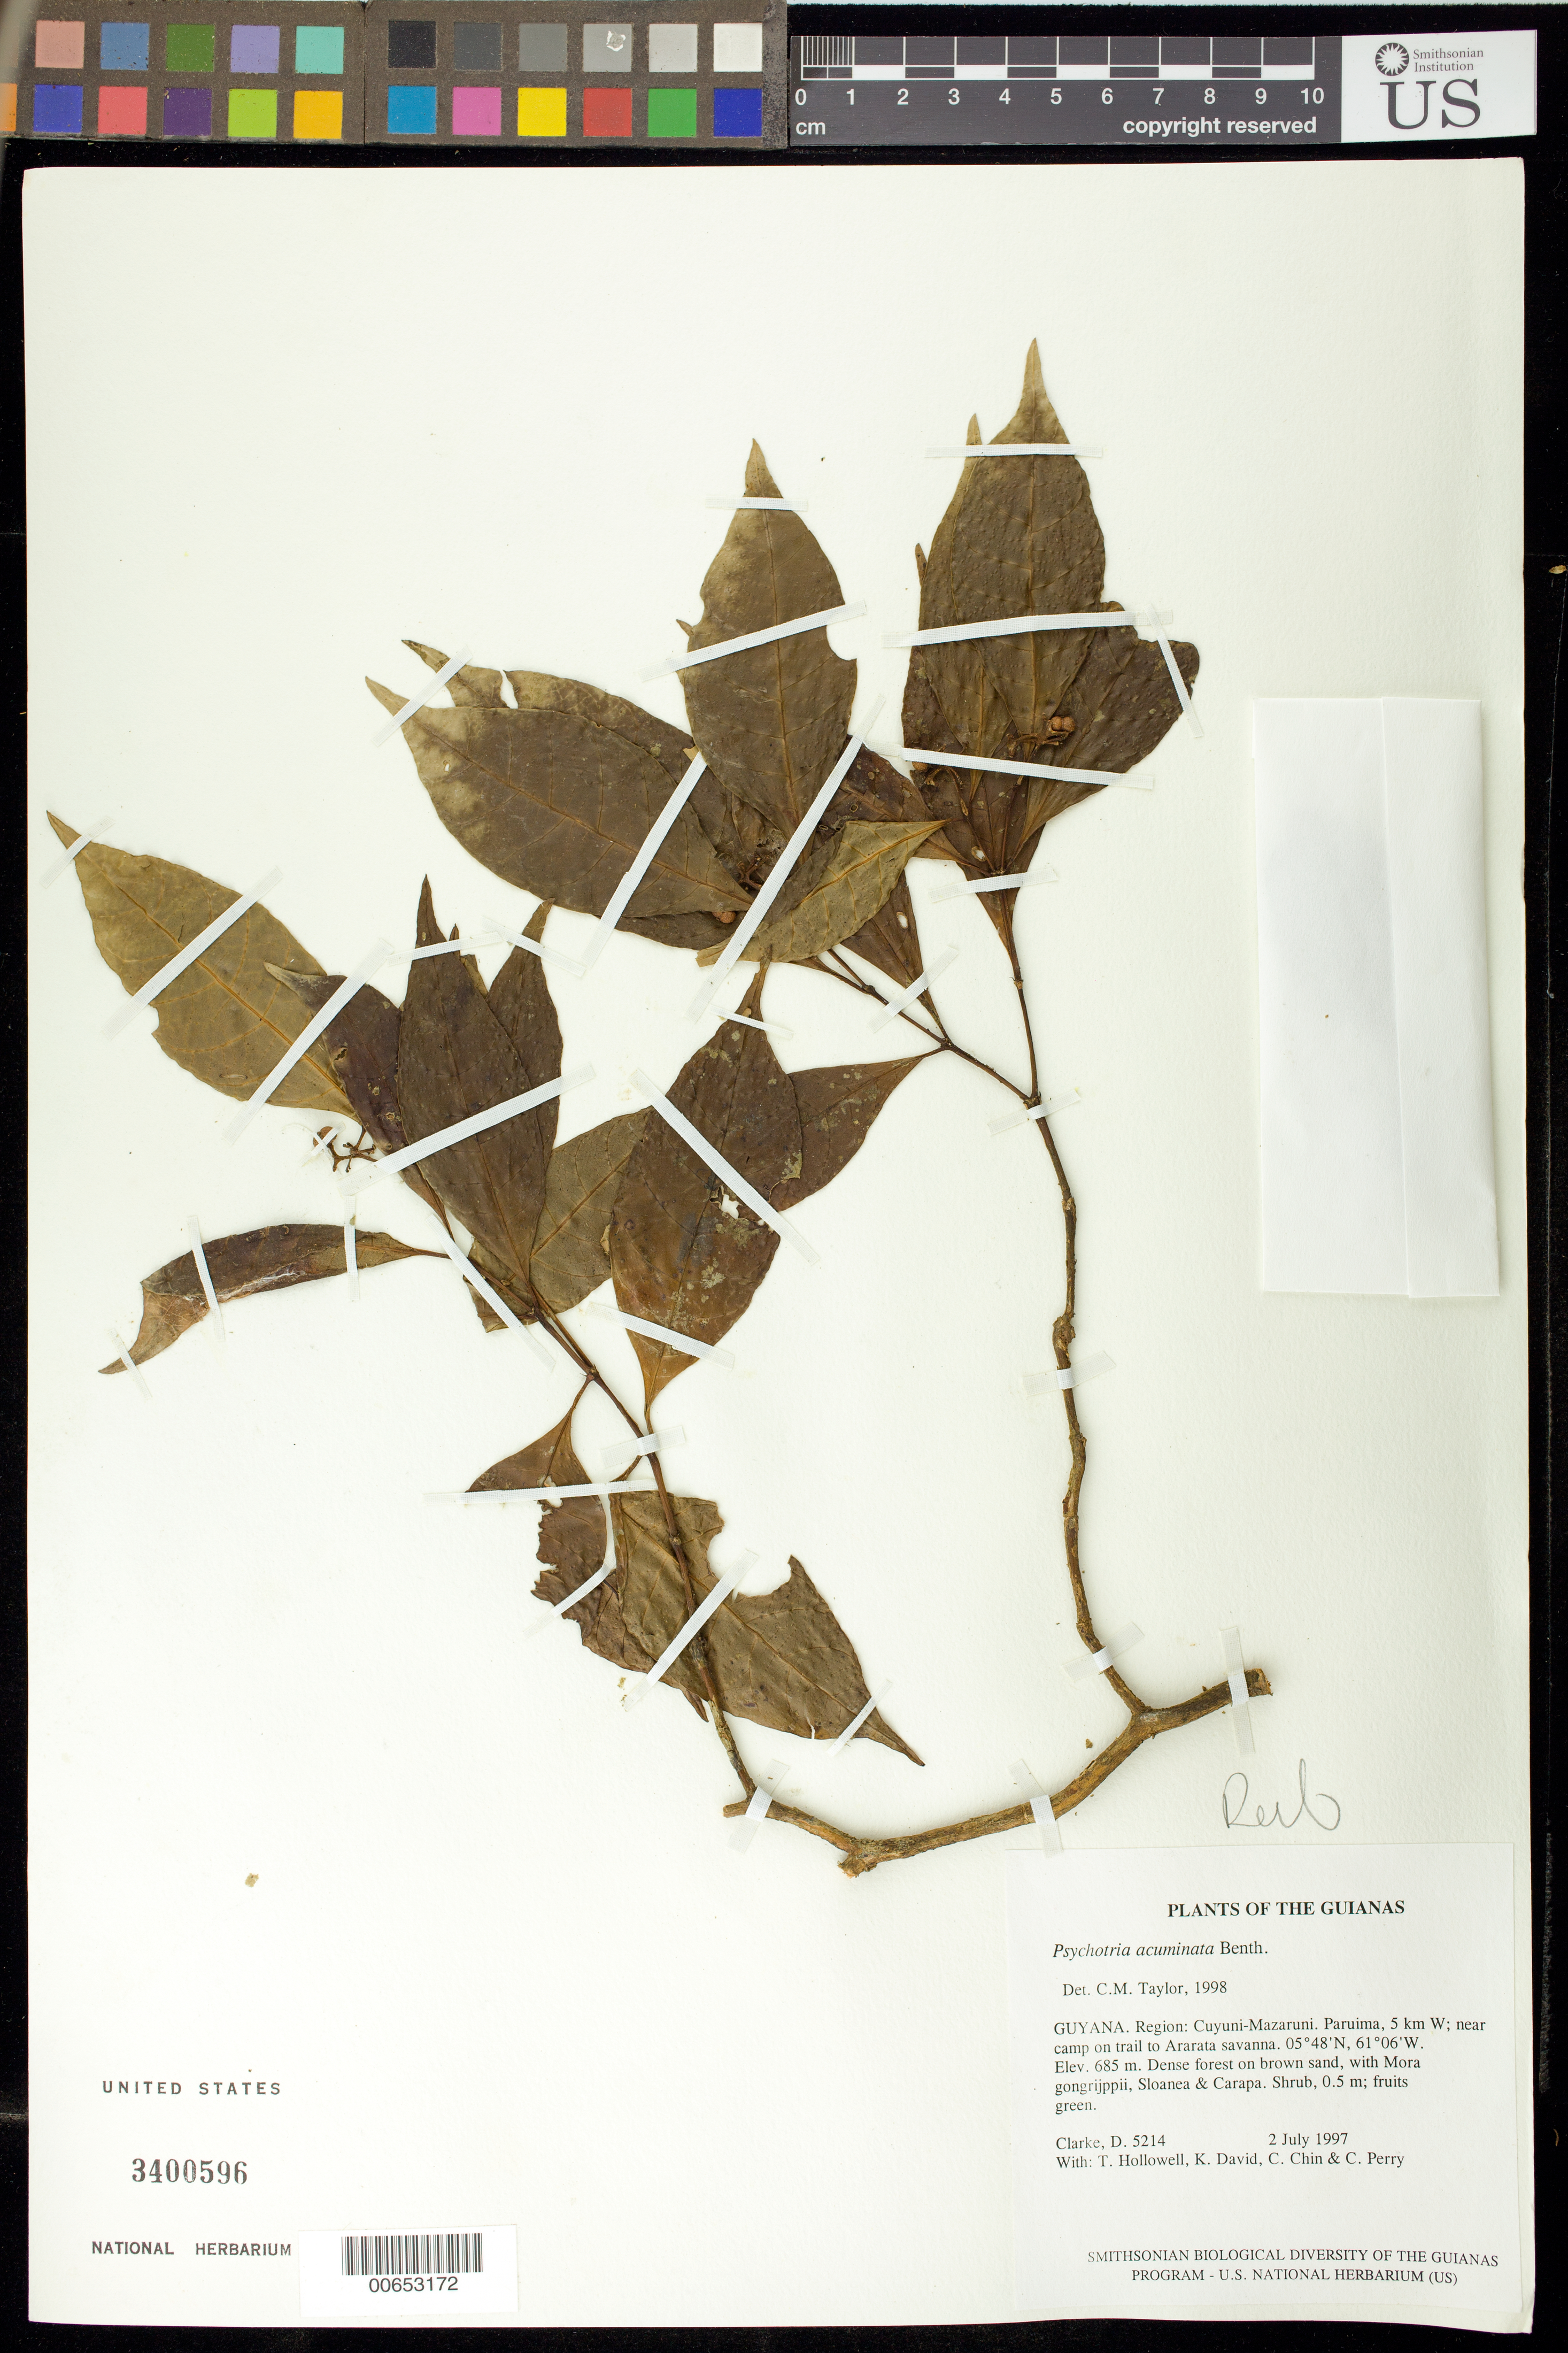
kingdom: Plantae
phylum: Tracheophyta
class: Magnoliopsida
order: Gentianales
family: Rubiaceae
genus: Palicourea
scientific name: Palicourea acuminata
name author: (Benth.) Borhidi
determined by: Kirkbride, J. H., Jr.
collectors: H. D. Clarke, T. Hollowell, K. David, C. Chin & C. Perry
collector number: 5214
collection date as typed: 2 July 1997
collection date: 1997-07-02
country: Guyana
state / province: Cuyuni-Mazaruni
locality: Paruima, 5 km W; near camp on trail to Ararata savanna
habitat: Dense forest on brown sand, with Mora gongrijppii, Sloanea & Carapa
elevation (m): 685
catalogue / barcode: US 3400596